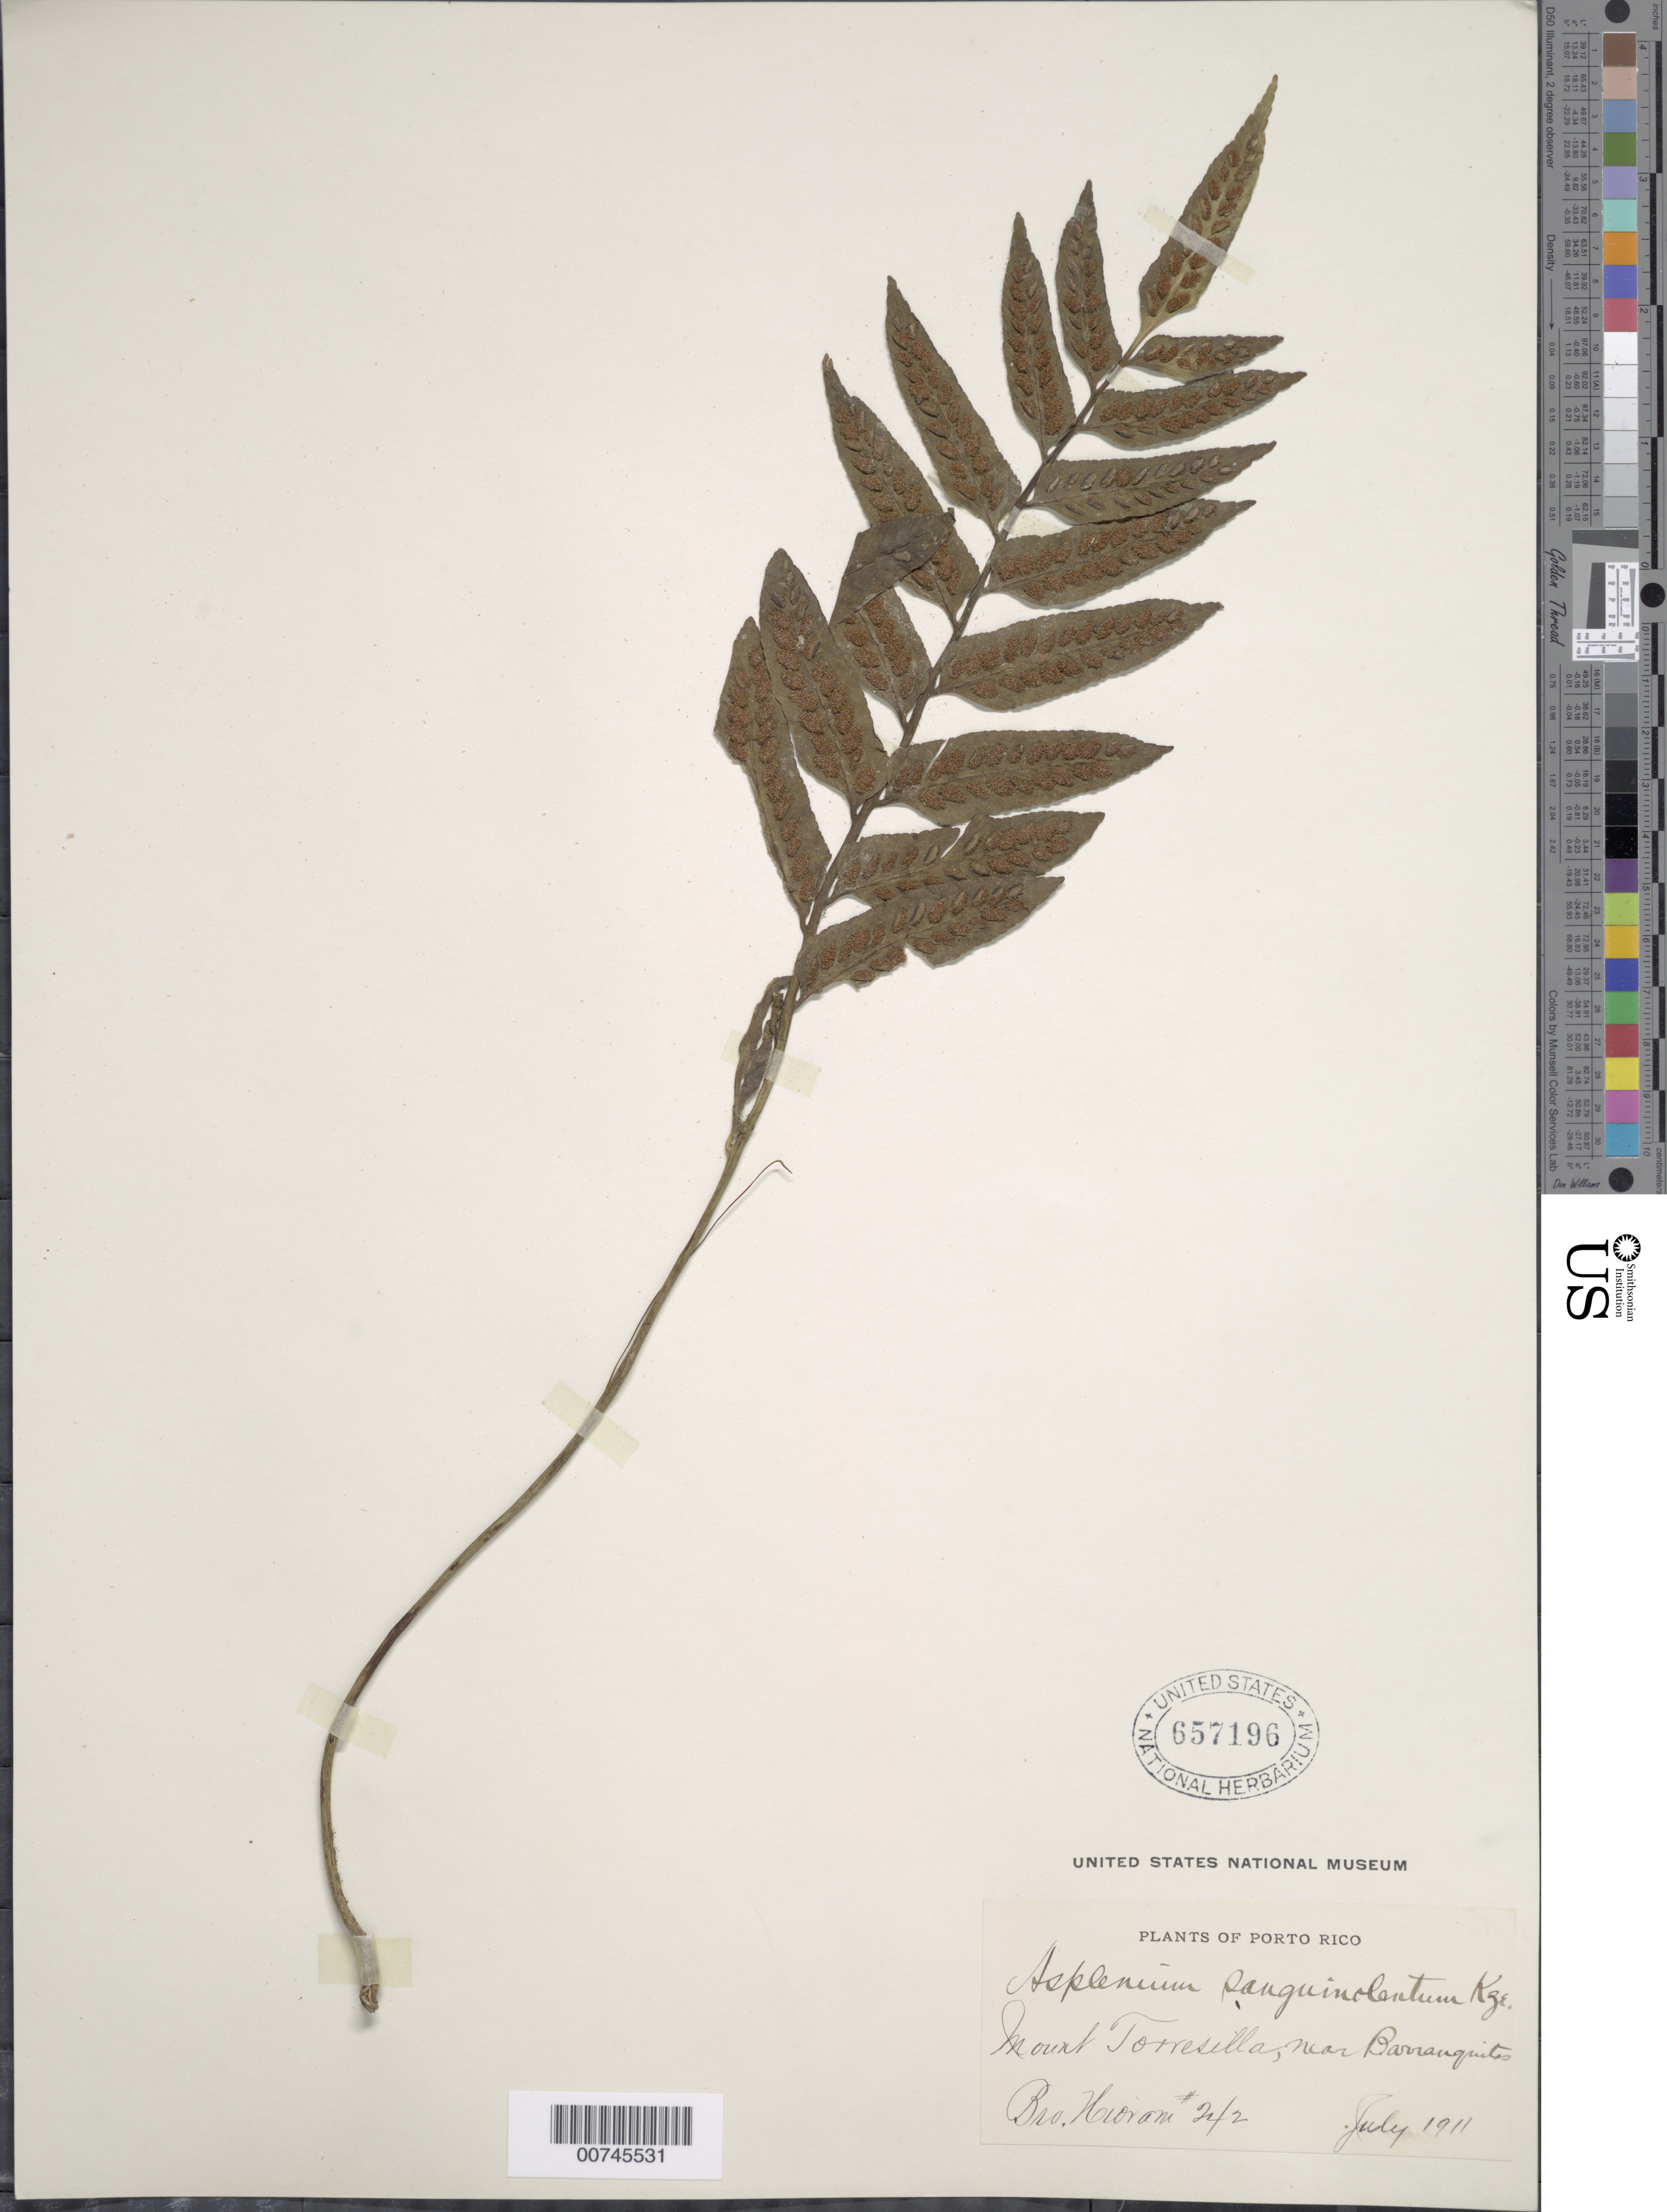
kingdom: Plantae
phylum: Tracheophyta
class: Polypodiopsida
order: Polypodiales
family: Aspleniaceae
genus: Asplenium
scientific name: Asplenium feei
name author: Kunze ex Fée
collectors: Bro. Hioram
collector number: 242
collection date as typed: Jul 1911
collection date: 1911-07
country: Puerto Rico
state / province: Barranquitas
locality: Mount Torrecilla, near Barranquitas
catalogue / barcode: US 657196